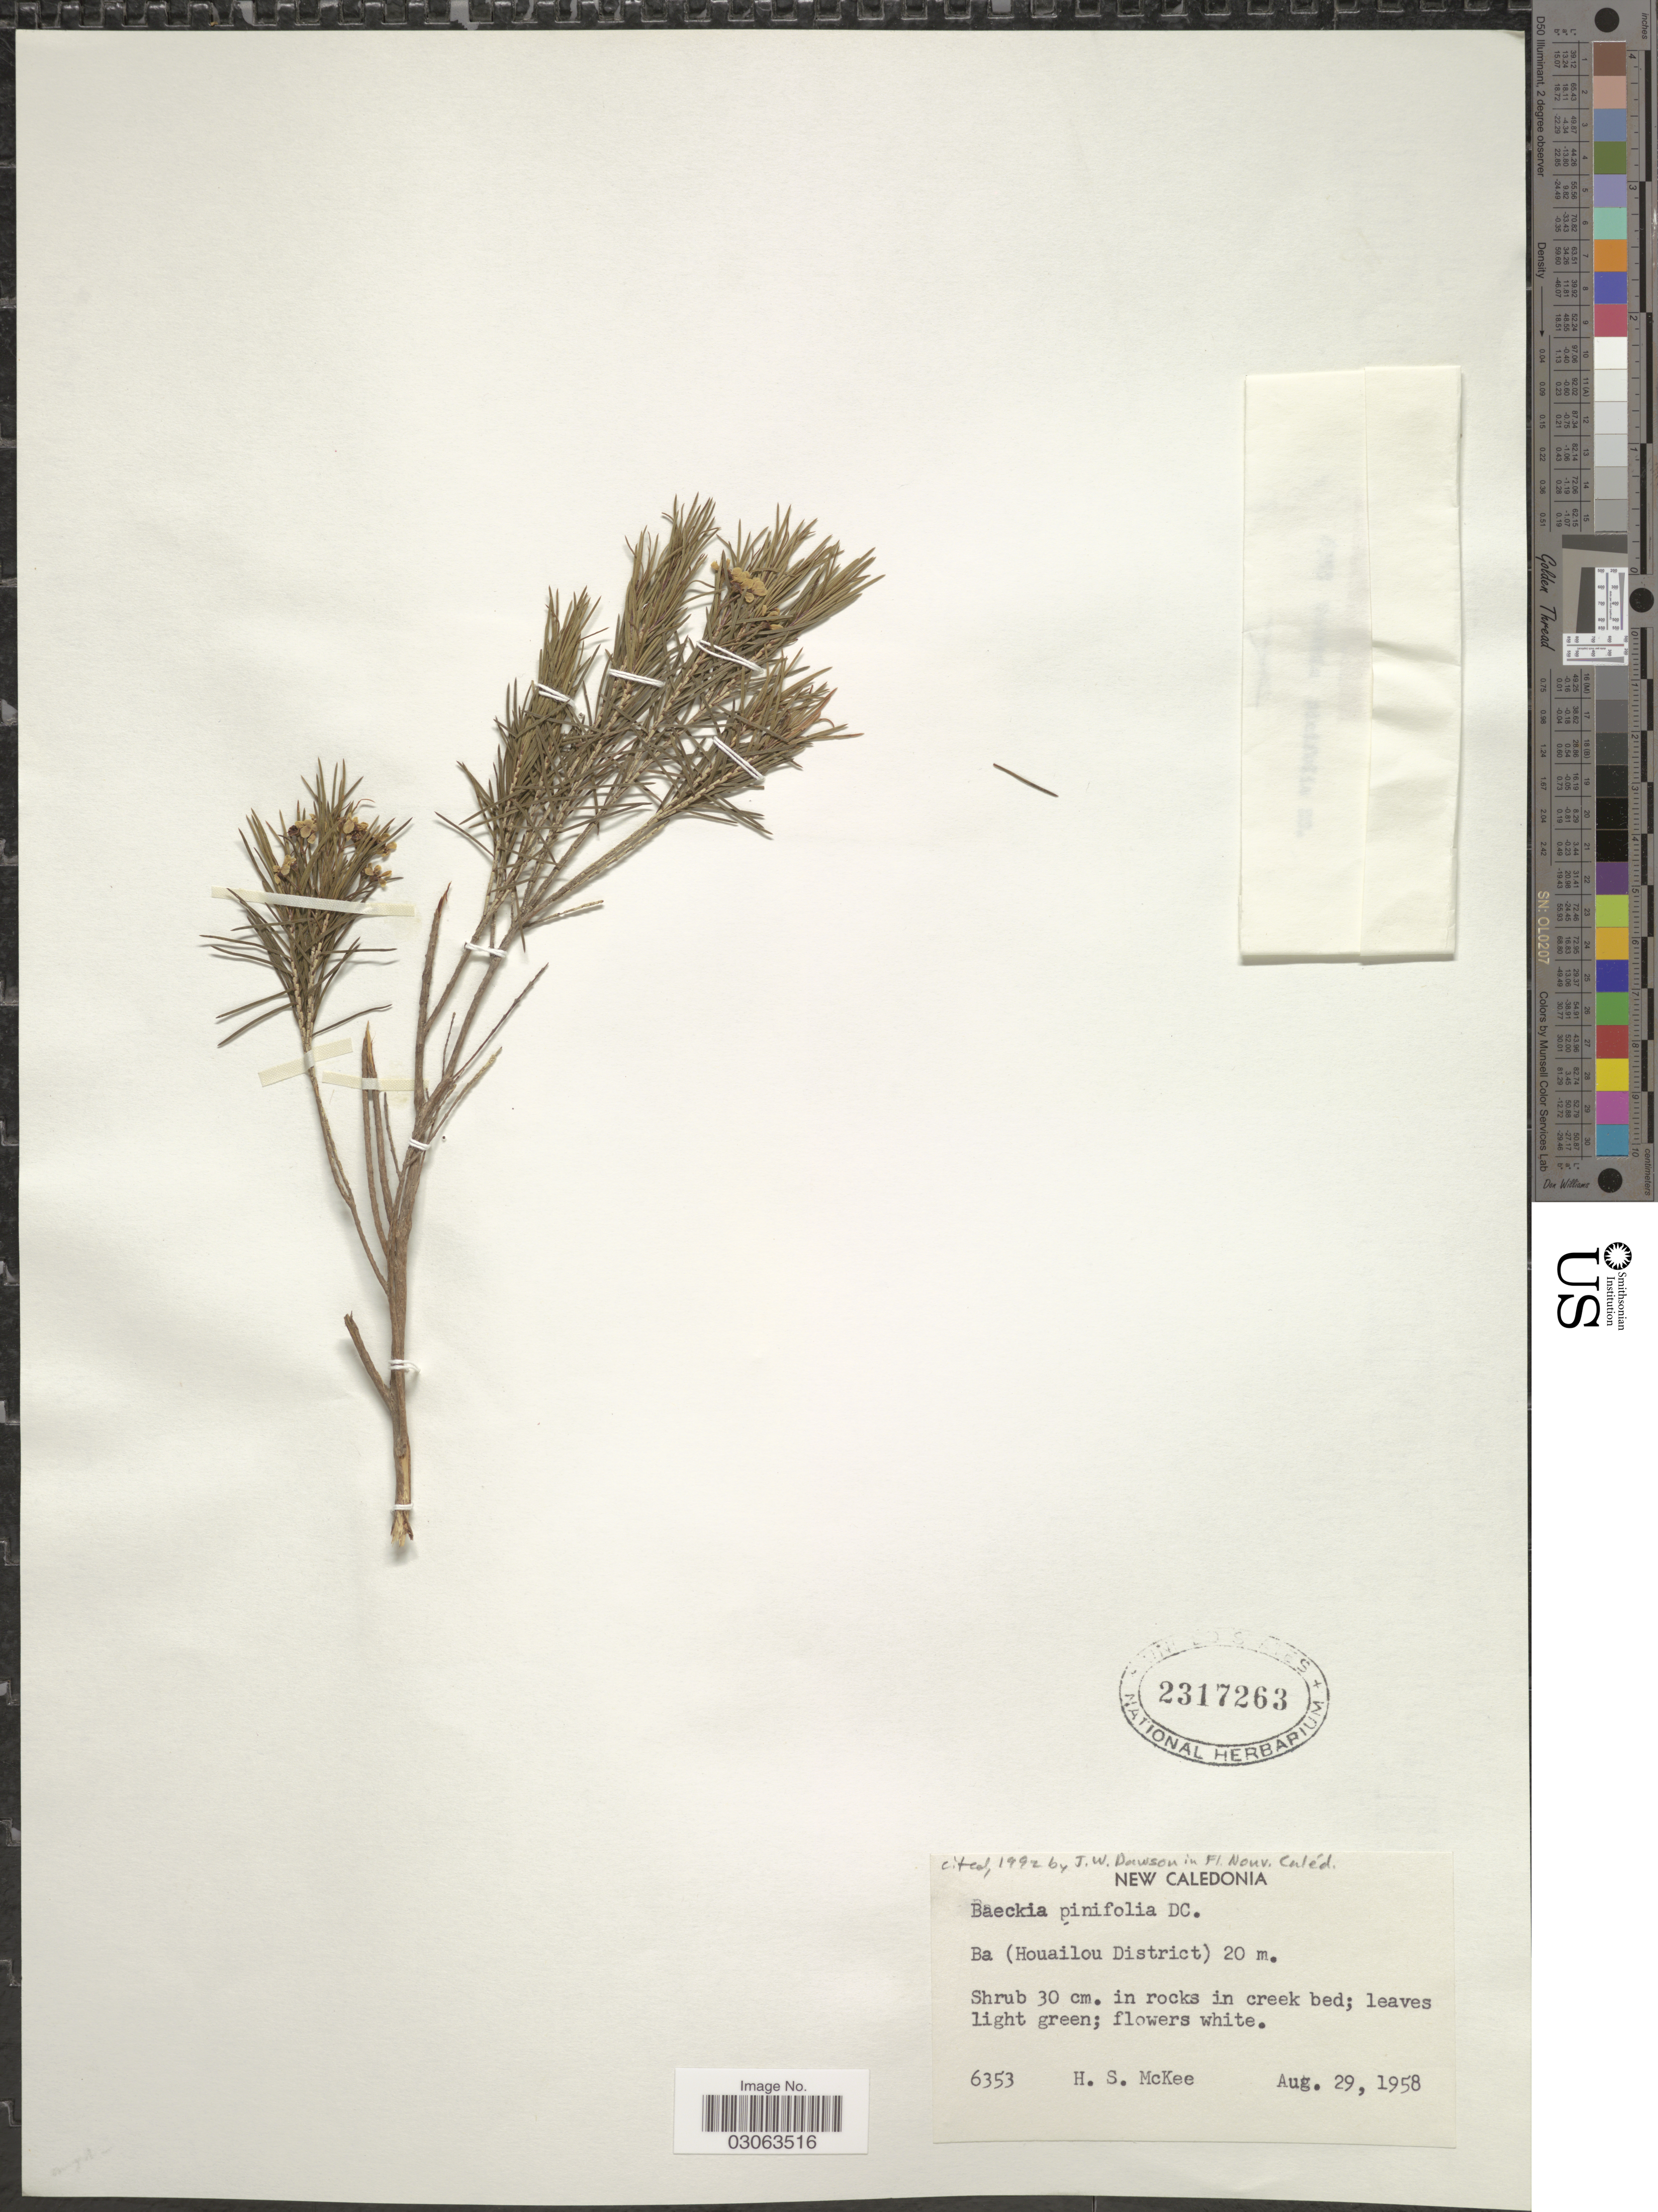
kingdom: Plantae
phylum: Tracheophyta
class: Magnoliopsida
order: Myrtales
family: Myrtaceae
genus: Sannantha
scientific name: Sannantha pinifolia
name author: (Labill.) P.G. Wilson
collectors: H. S. McKee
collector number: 6353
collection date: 1958-08-29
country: New Caledonia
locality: Ba (Houailou District).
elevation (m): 20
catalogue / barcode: US 2317263